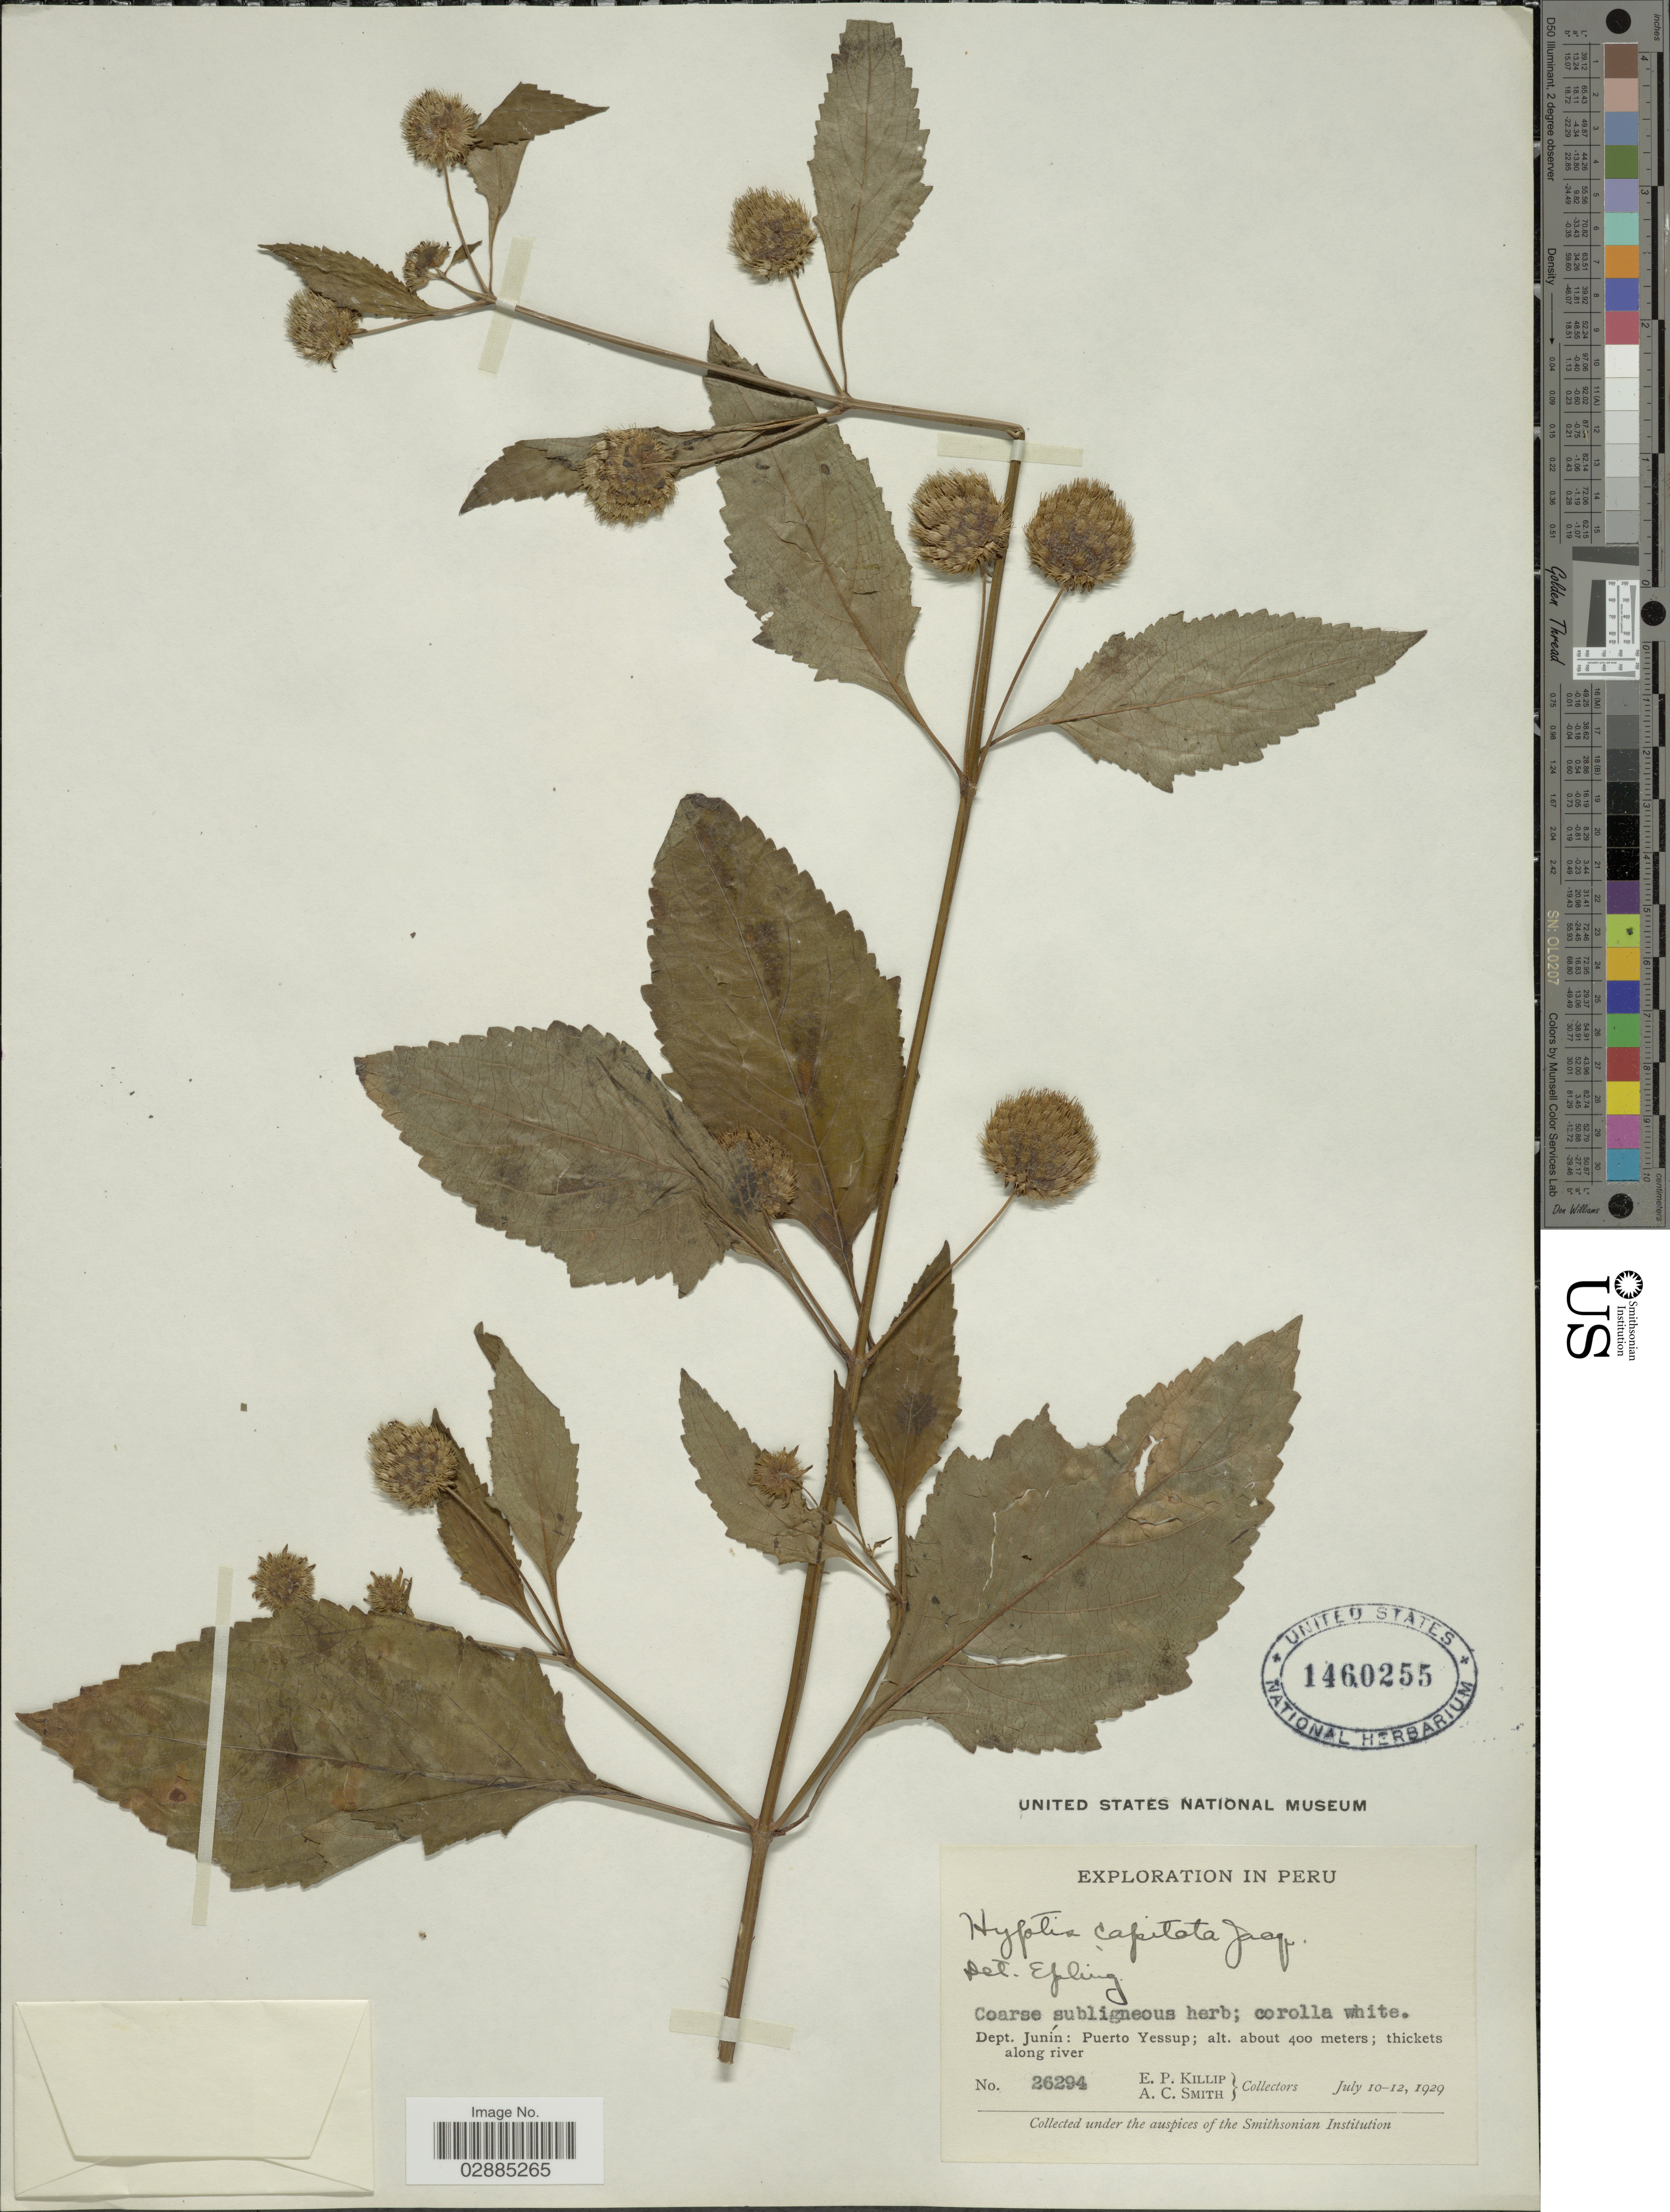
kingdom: Plantae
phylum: Tracheophyta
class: Magnoliopsida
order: Lamiales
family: Lamiaceae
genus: Hyptis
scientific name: Hyptis capitata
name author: Jacq.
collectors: E. P. Killip & A. C. Smith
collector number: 26294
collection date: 1929-07-10/1929-07-12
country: Peru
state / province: Junín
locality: Dept. Junín: Puerto Yessup; thickets along river.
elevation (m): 400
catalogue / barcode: US 1460255